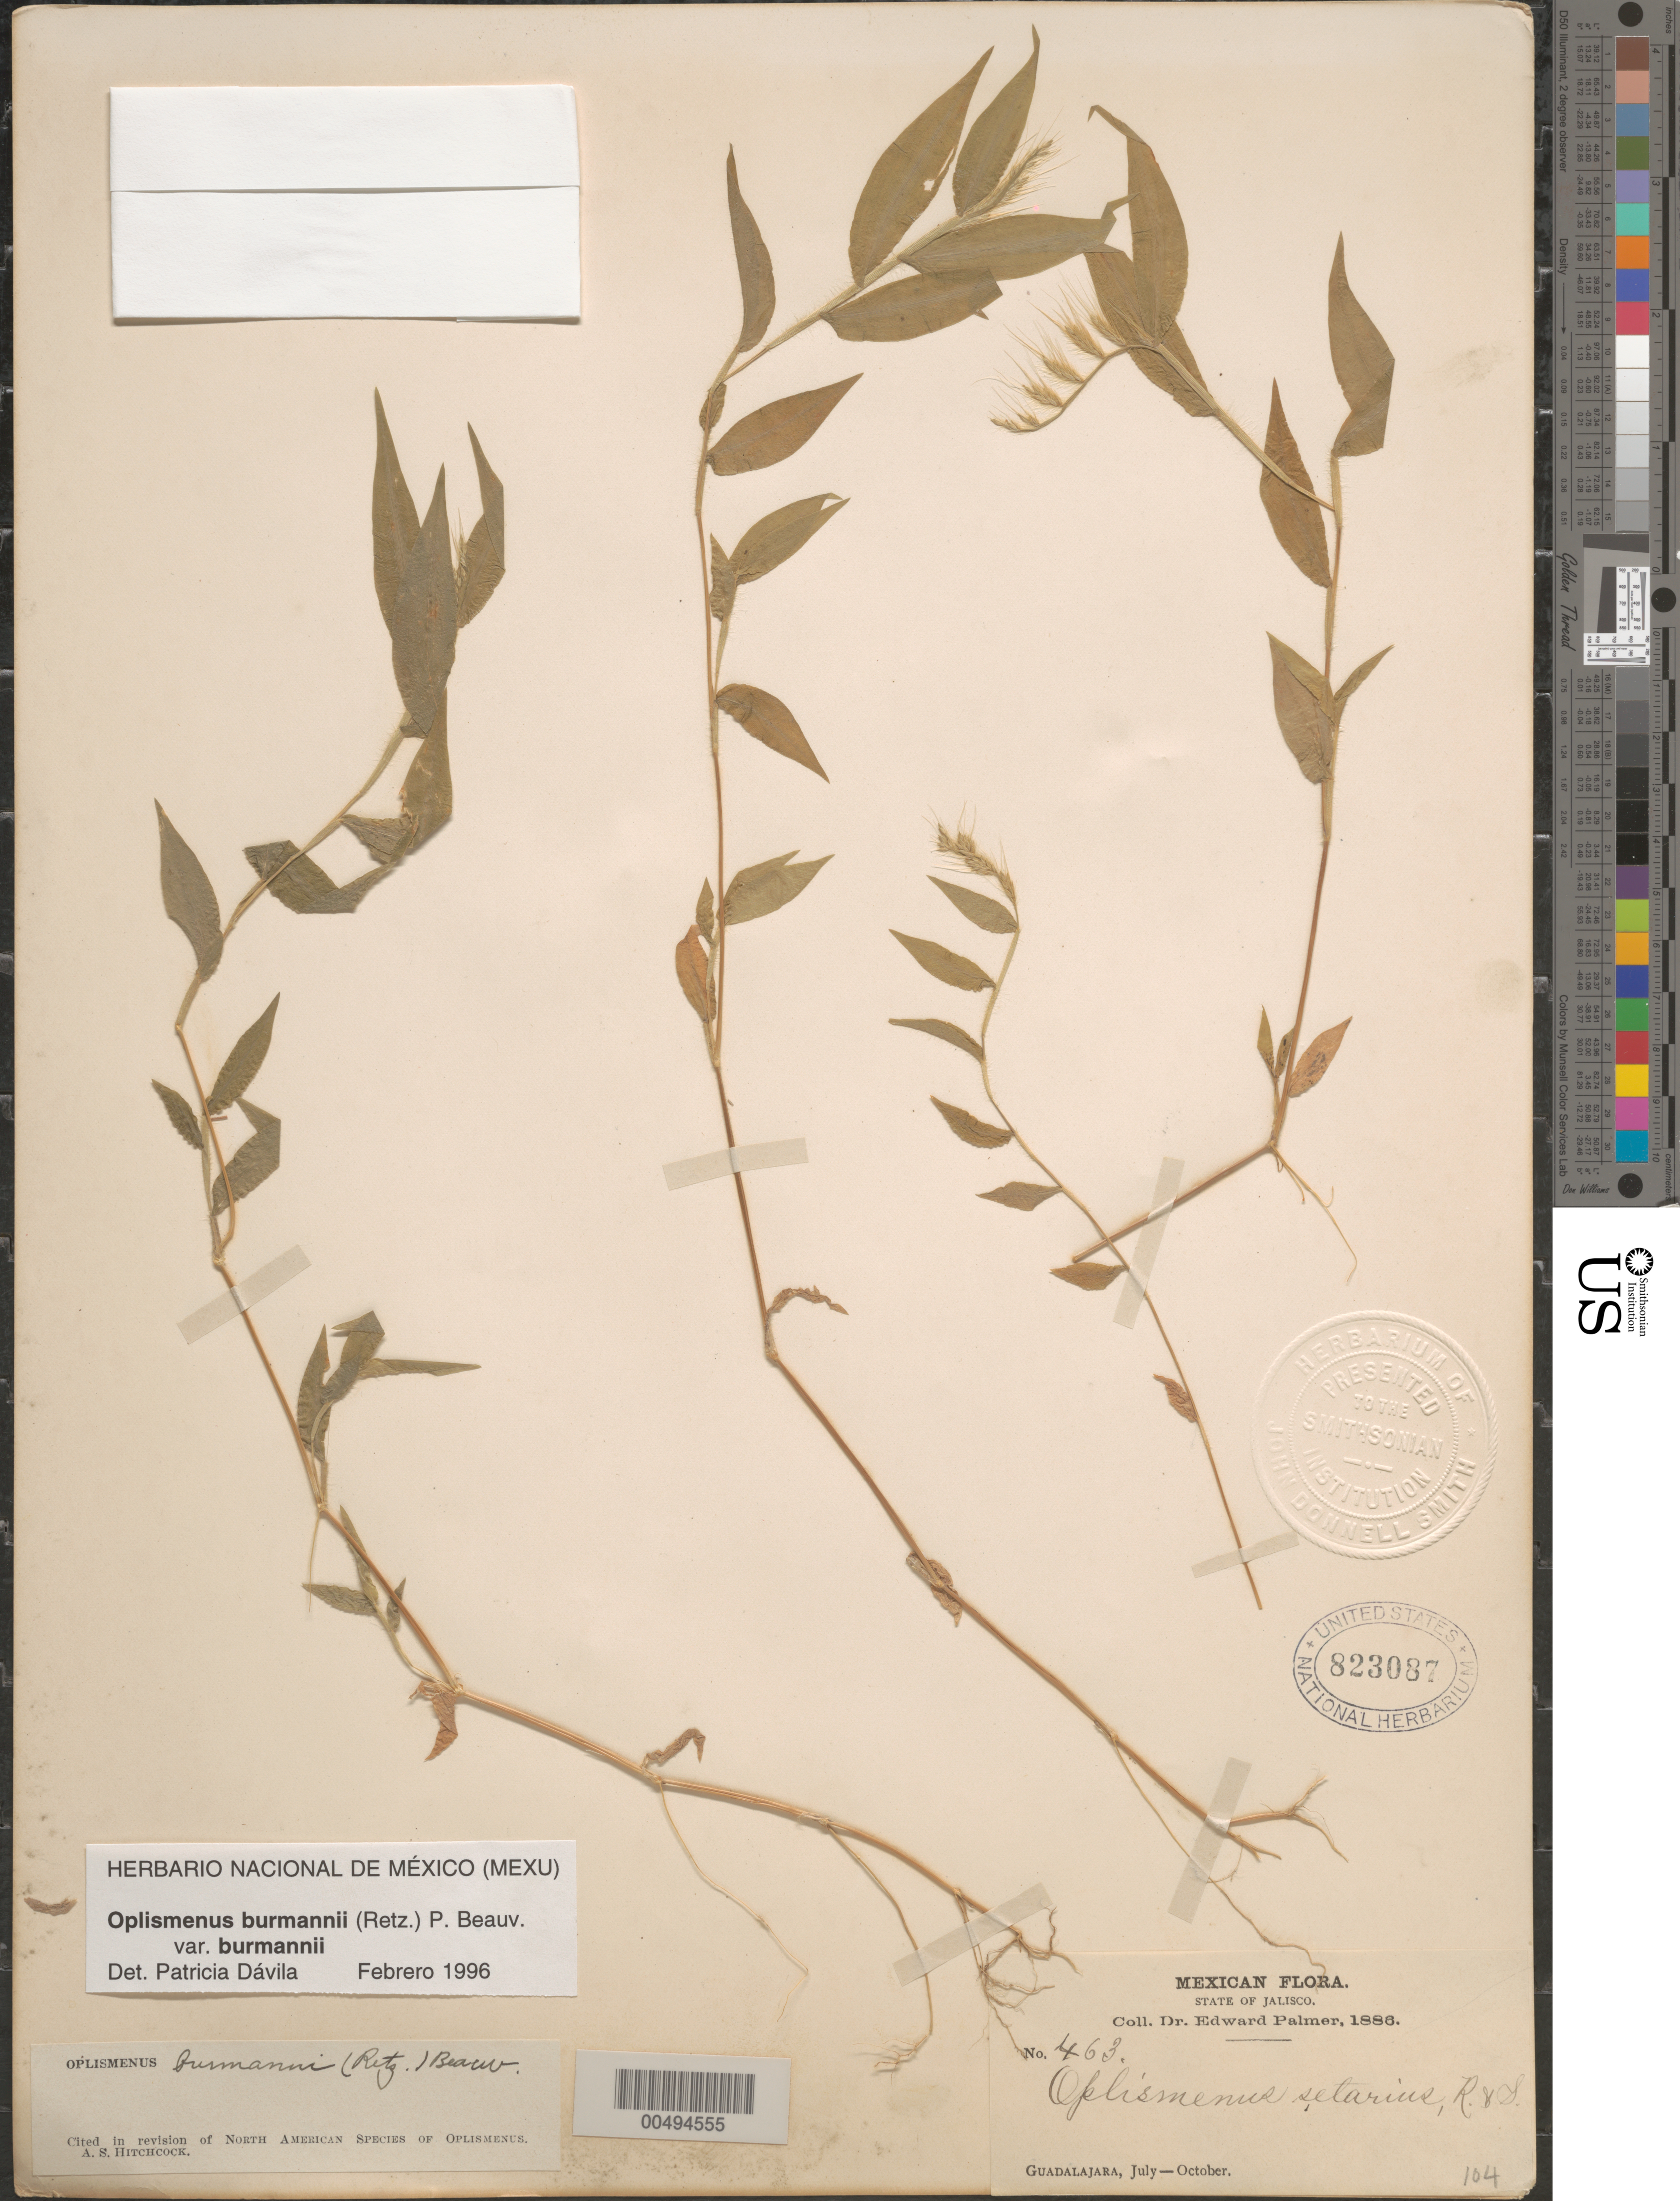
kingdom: Plantae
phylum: Tracheophyta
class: Liliopsida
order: Poales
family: Poaceae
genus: Oplismenus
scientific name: Oplismenus burmannii var. burmannii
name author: (Retz.) P. Beauv.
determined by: Dávila, P. D.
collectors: E. Palmer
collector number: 463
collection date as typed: Jul 1886 to Oct 1886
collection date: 1886-07/1886-10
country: Mexico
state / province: Jalisco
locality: Guadalajara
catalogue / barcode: US 823087